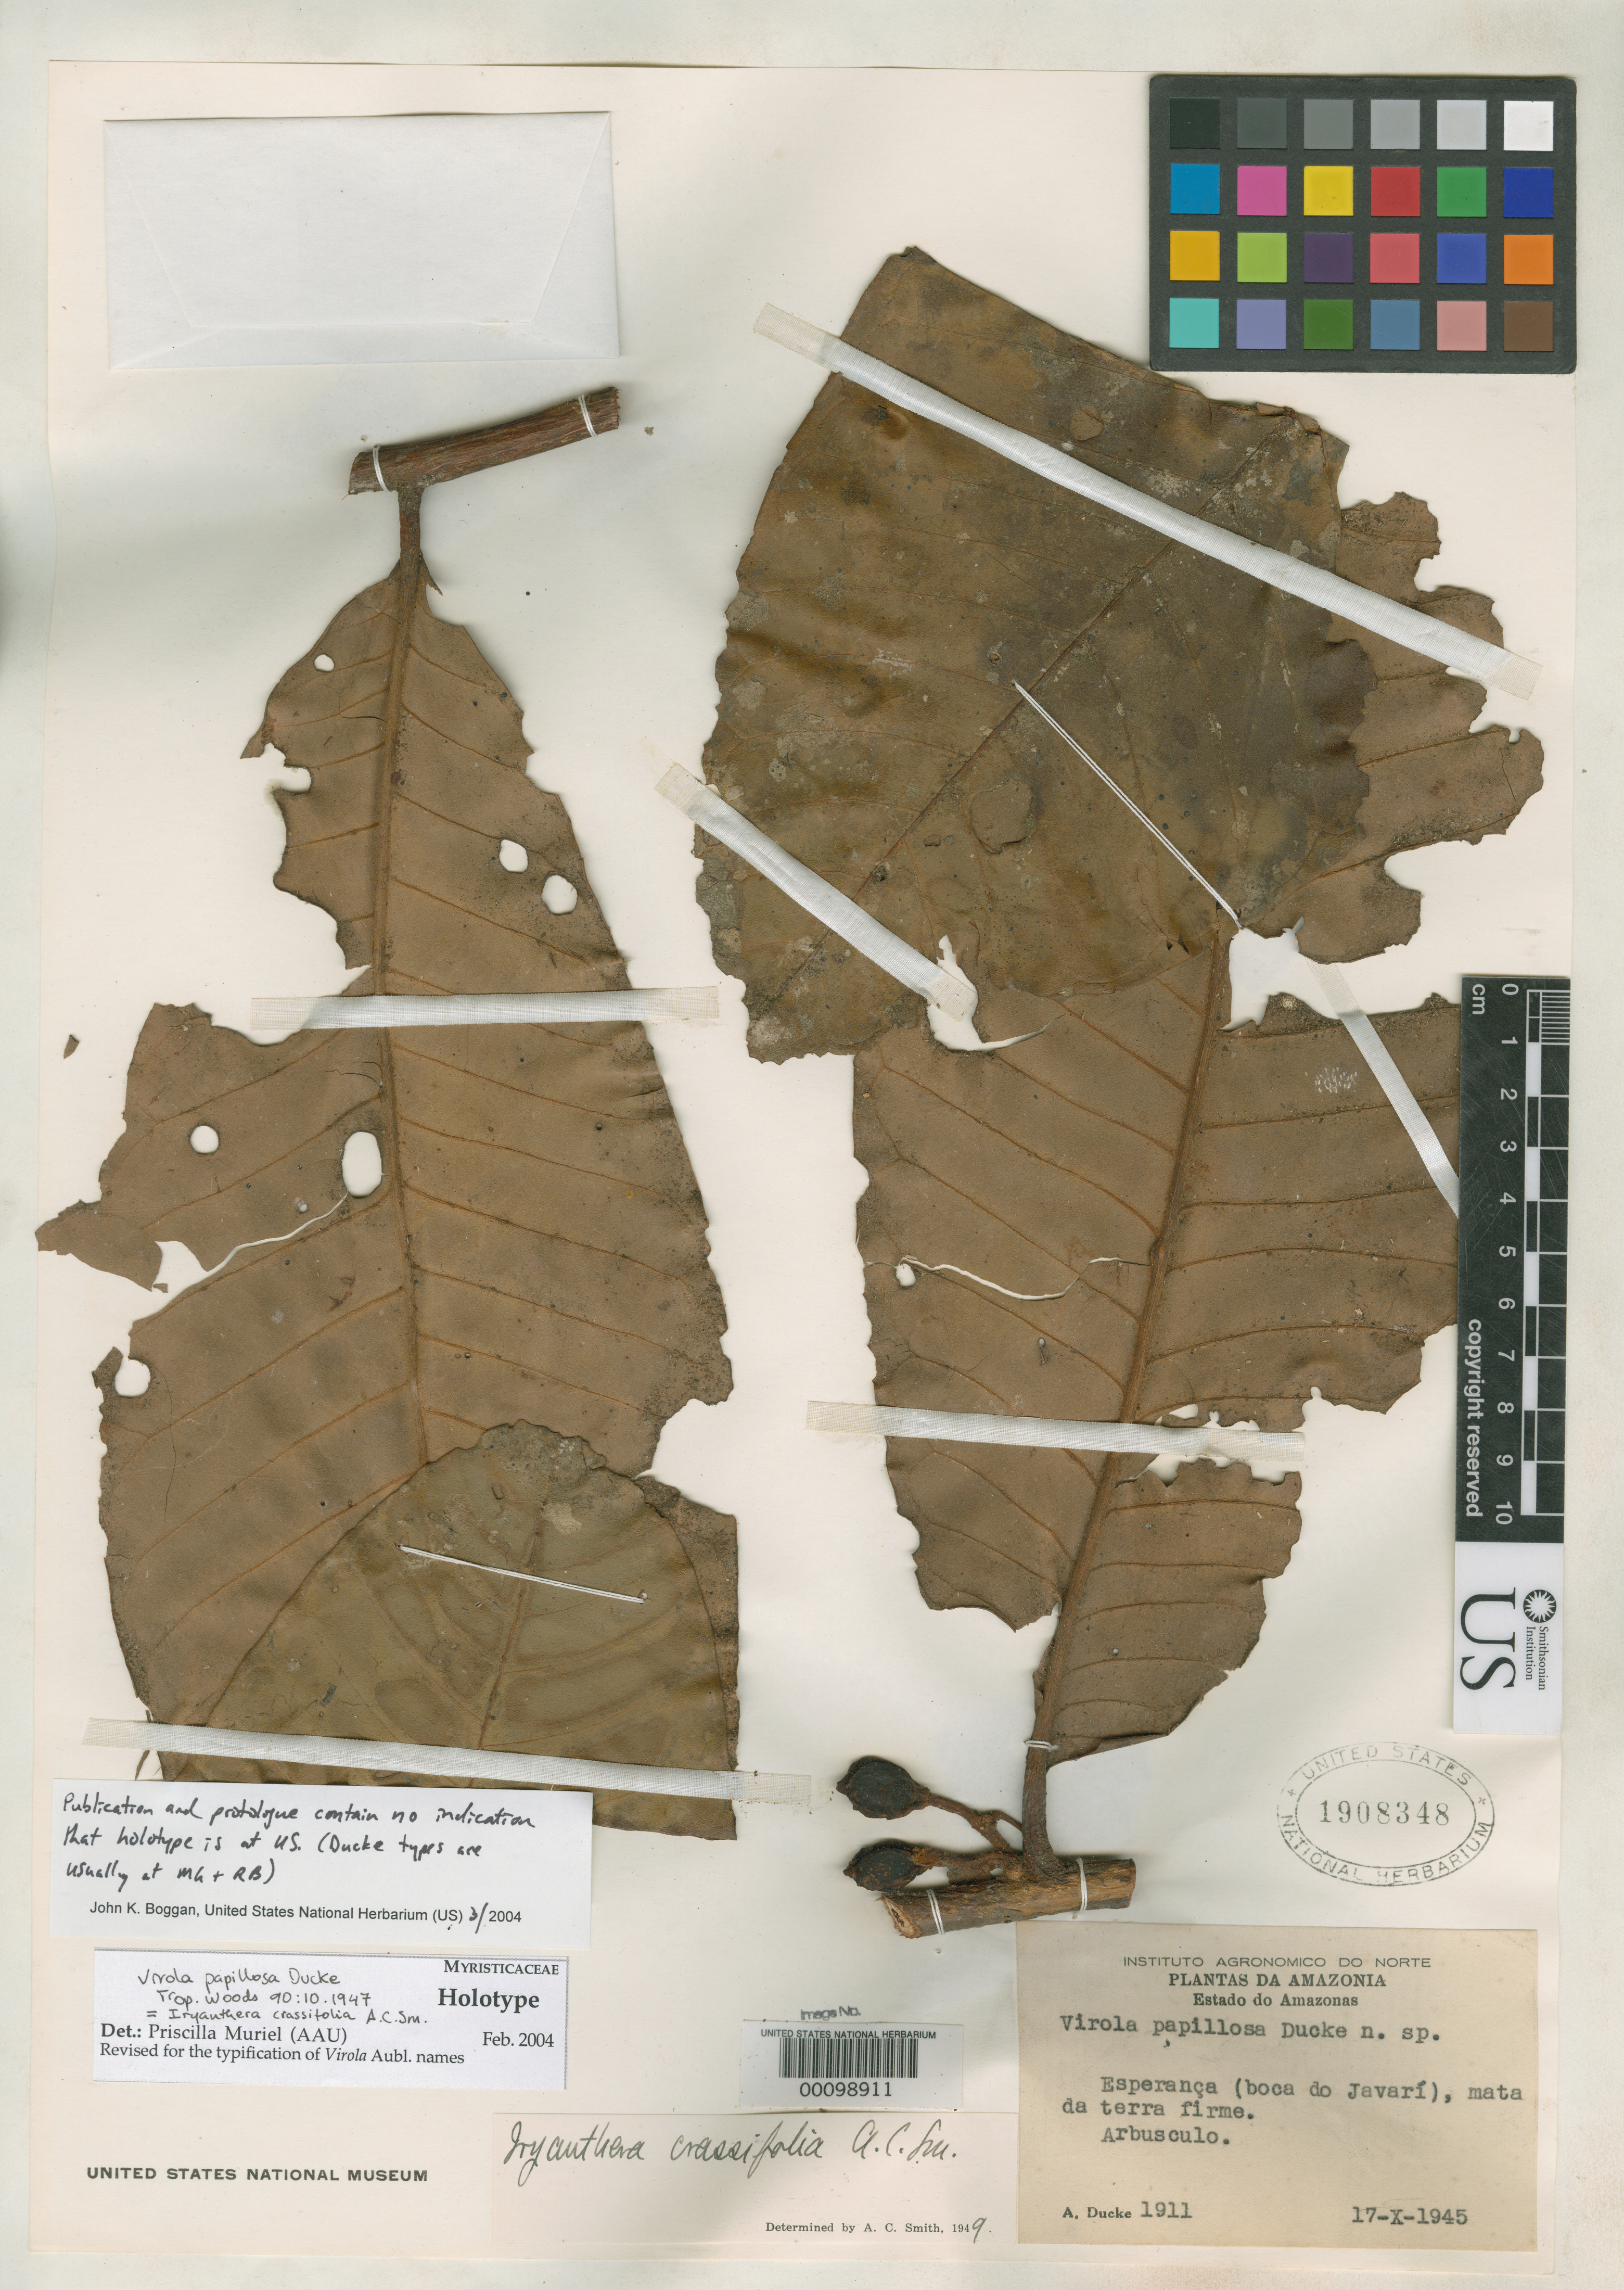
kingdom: Plantae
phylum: Tracheophyta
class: Magnoliopsida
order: Magnoliales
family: Myristicaceae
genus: Virola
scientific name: Virola papillosa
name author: Ducke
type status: Holotype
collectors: A. Ducke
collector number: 1911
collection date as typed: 17 Oct 1945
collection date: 1945-10-17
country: Brazil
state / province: Amazonas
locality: Esperanca (boca do Javarí).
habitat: Mata da terra firme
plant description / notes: Annotated as holotype by Muriel (2004) but publication and protologue contain no suggestion that holotype is deposited at US. Most Ducke holotypes are deposited at MG or RB.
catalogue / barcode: US 1908348